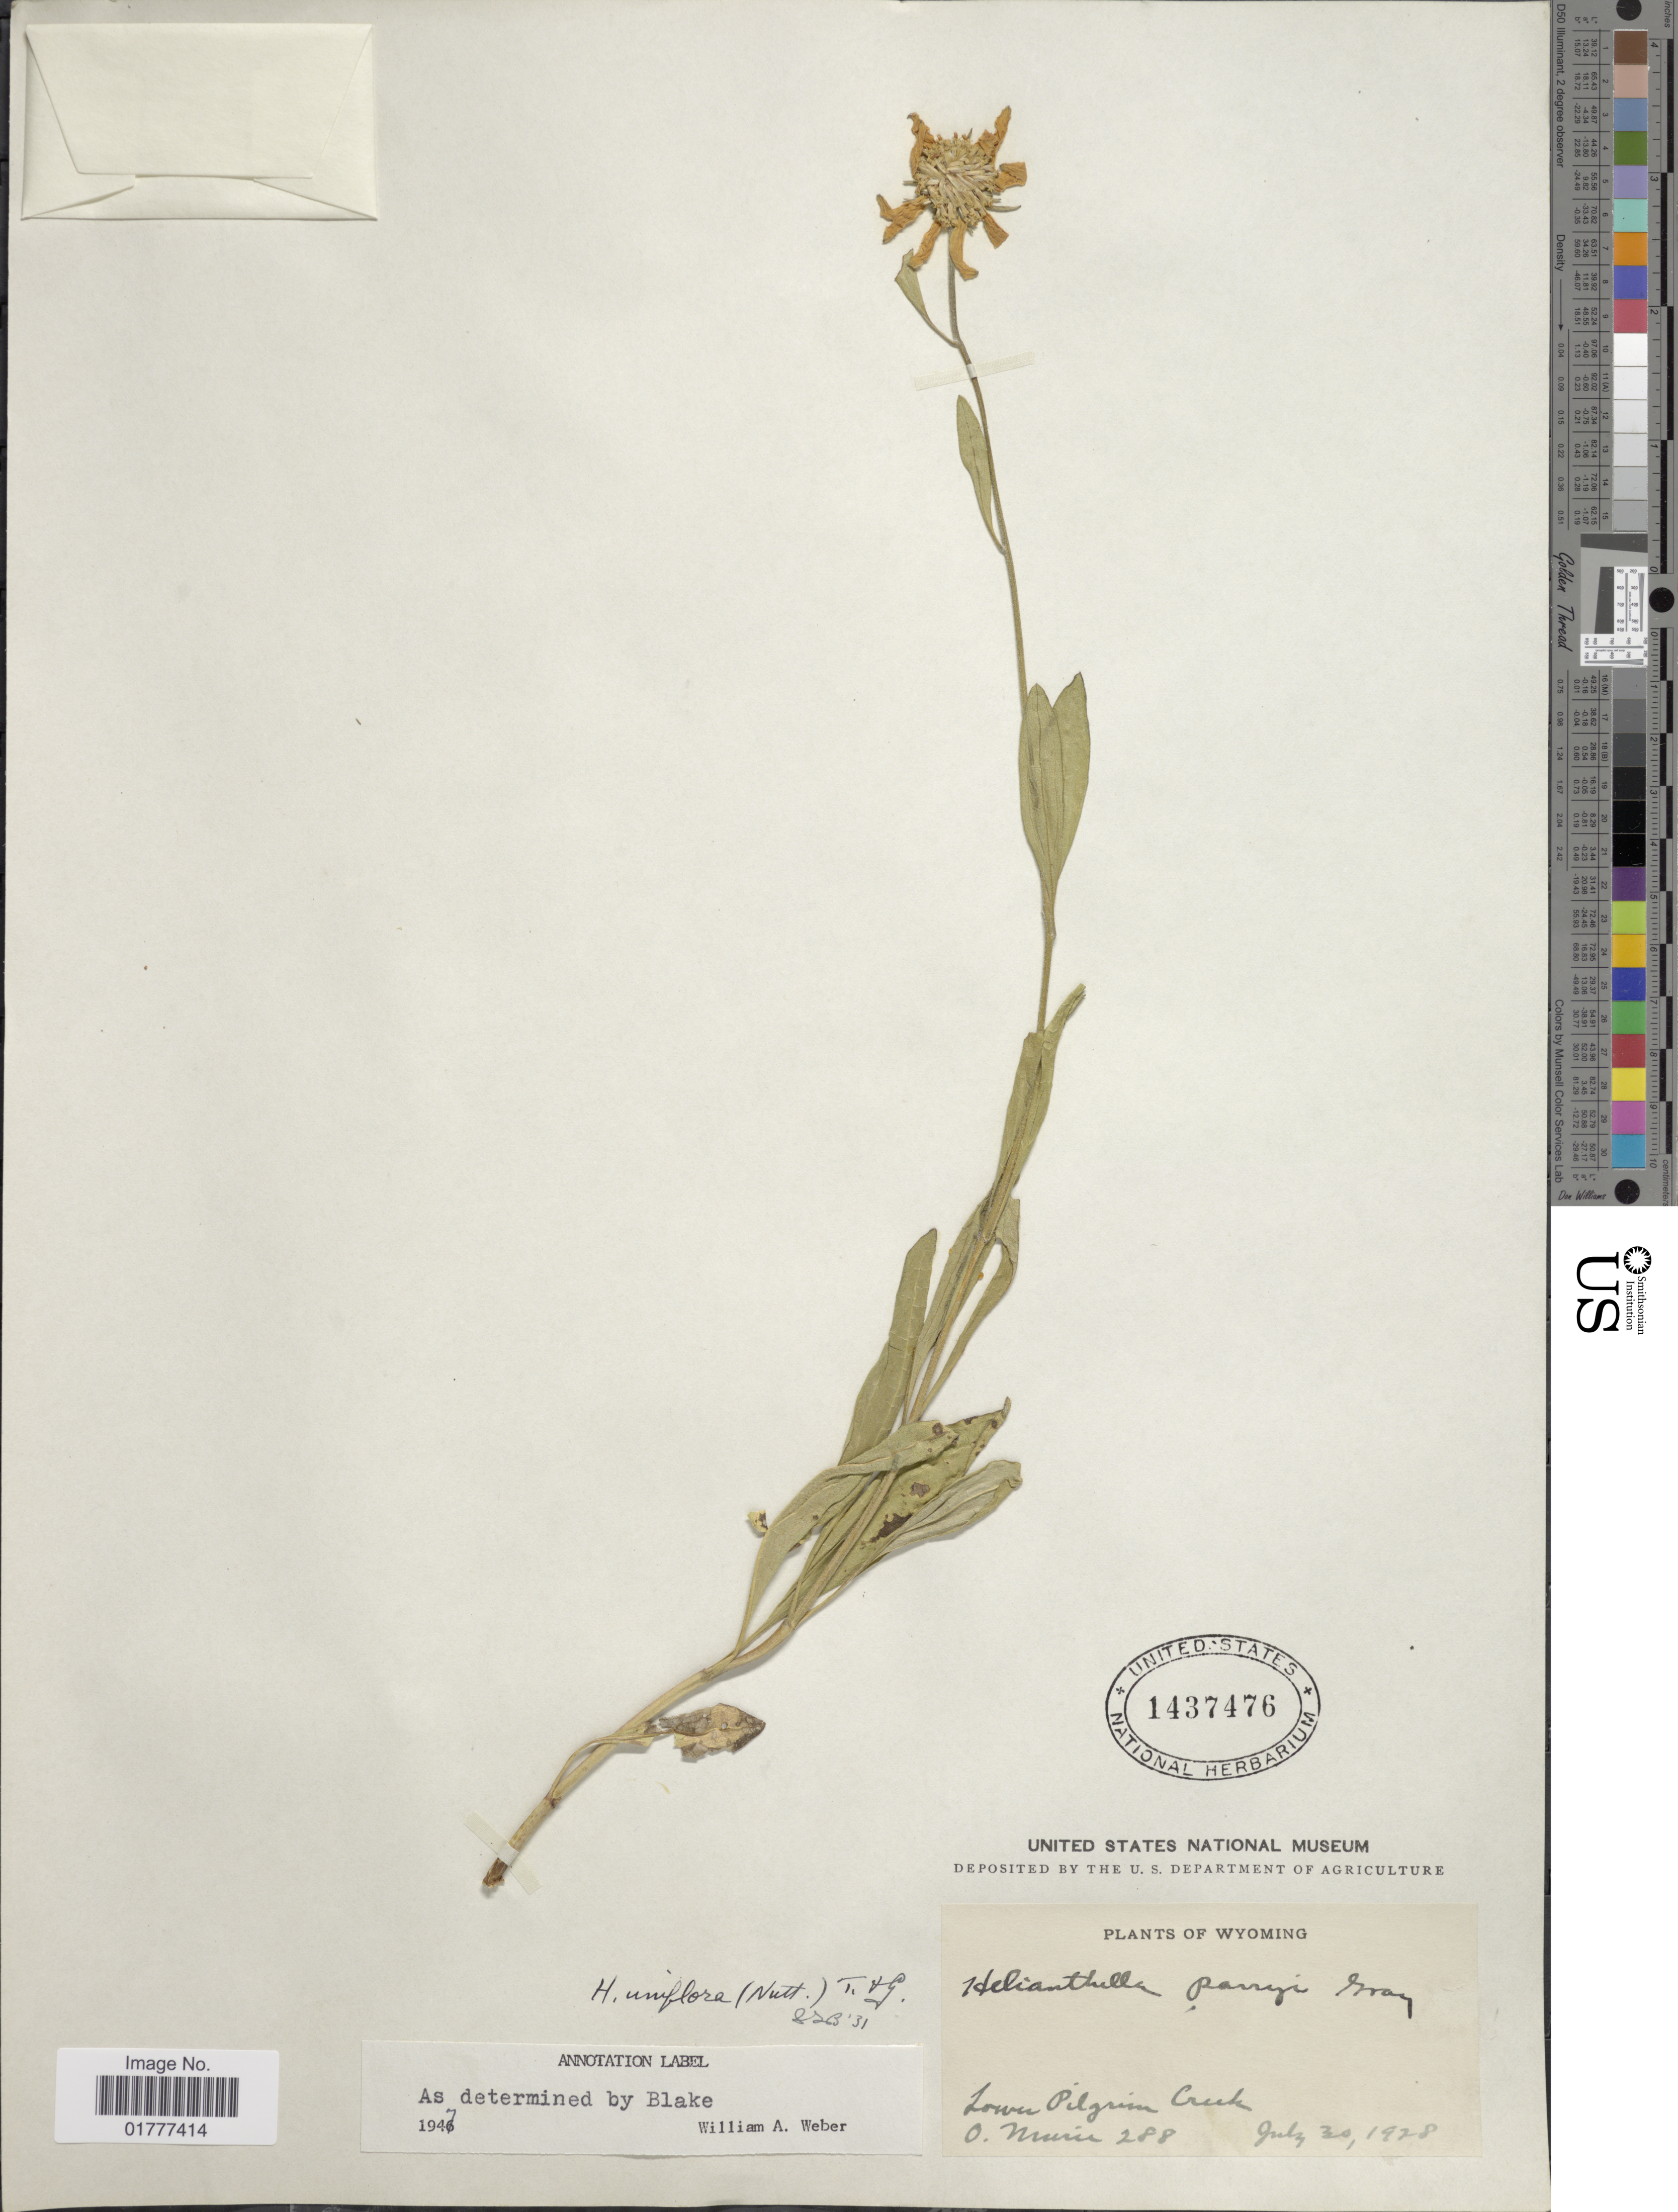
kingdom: Plantae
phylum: Tracheophyta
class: Magnoliopsida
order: Asterales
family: Asteraceae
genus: Helianthella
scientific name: Helianthella uniflora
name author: Torr. & A. Gray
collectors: O. Murie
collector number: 288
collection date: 1928-07-30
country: United States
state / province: Wyoming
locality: Lower Pilgrim Creek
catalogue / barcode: US 1437476